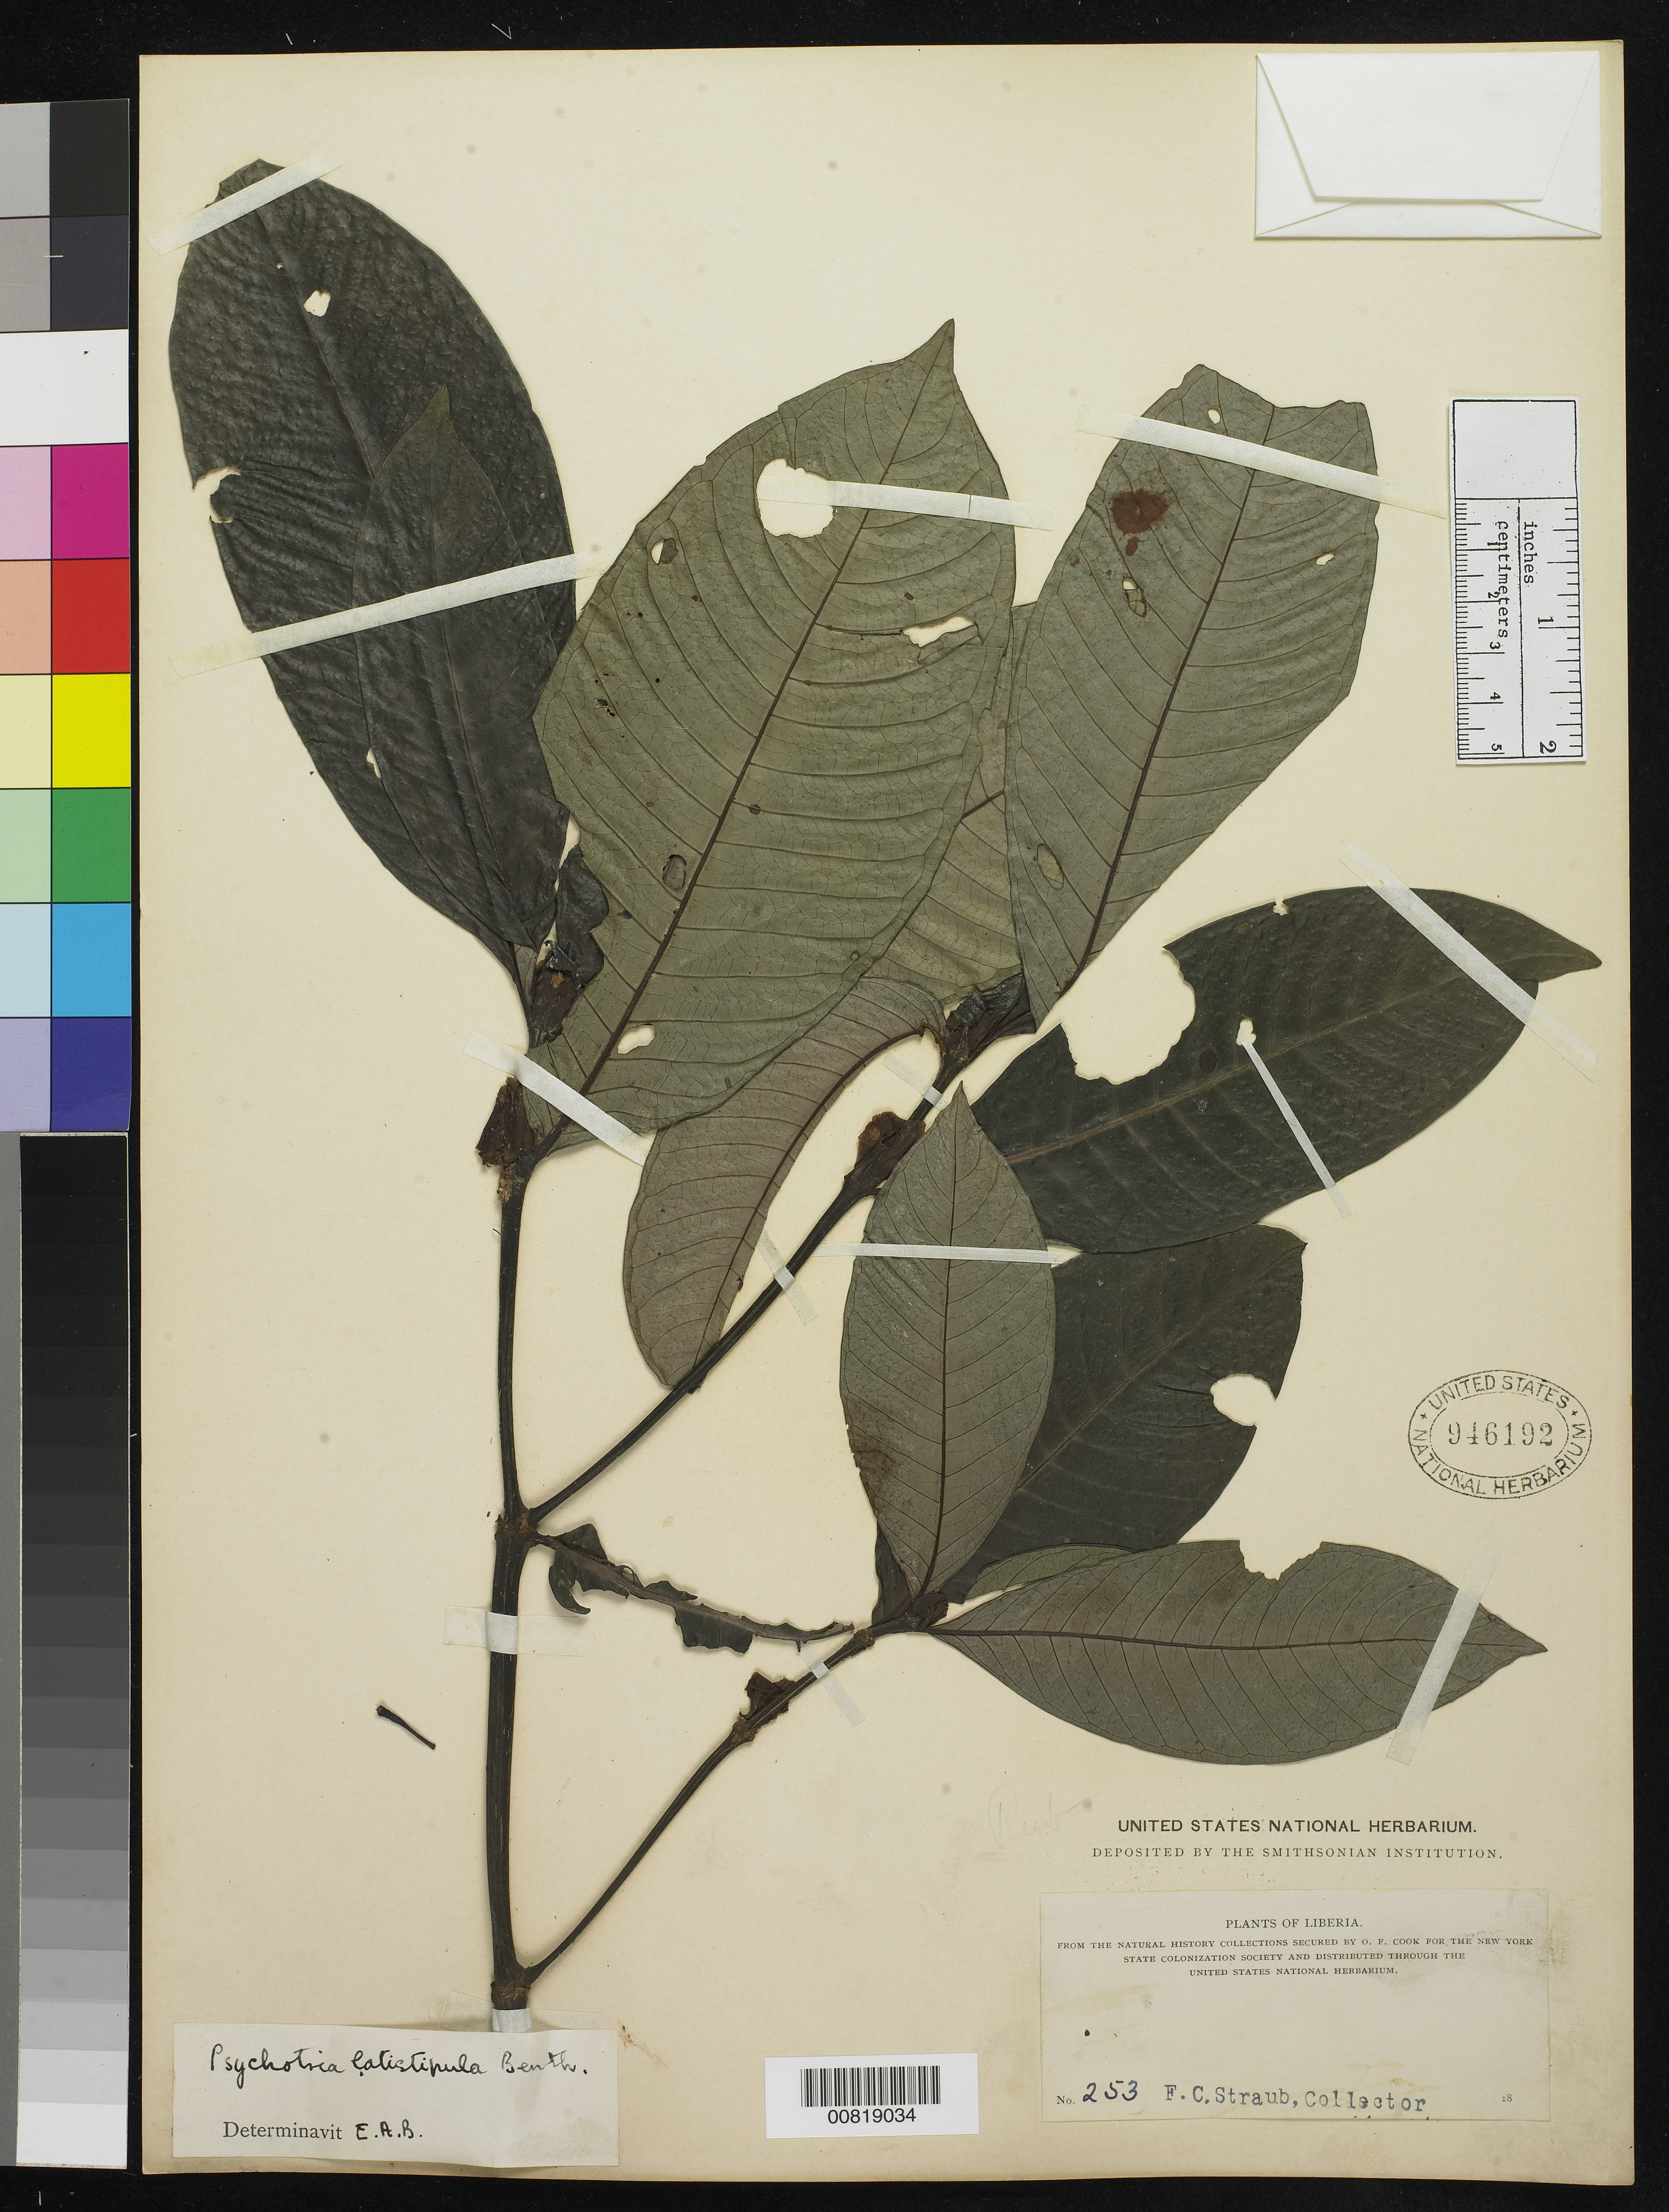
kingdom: Plantae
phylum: Tracheophyta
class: Magnoliopsida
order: Gentianales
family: Rubiaceae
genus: Psychotria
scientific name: Psychotria latispula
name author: Benth.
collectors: F. Straub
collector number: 253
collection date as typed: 18--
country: Liberia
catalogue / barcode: US 946192